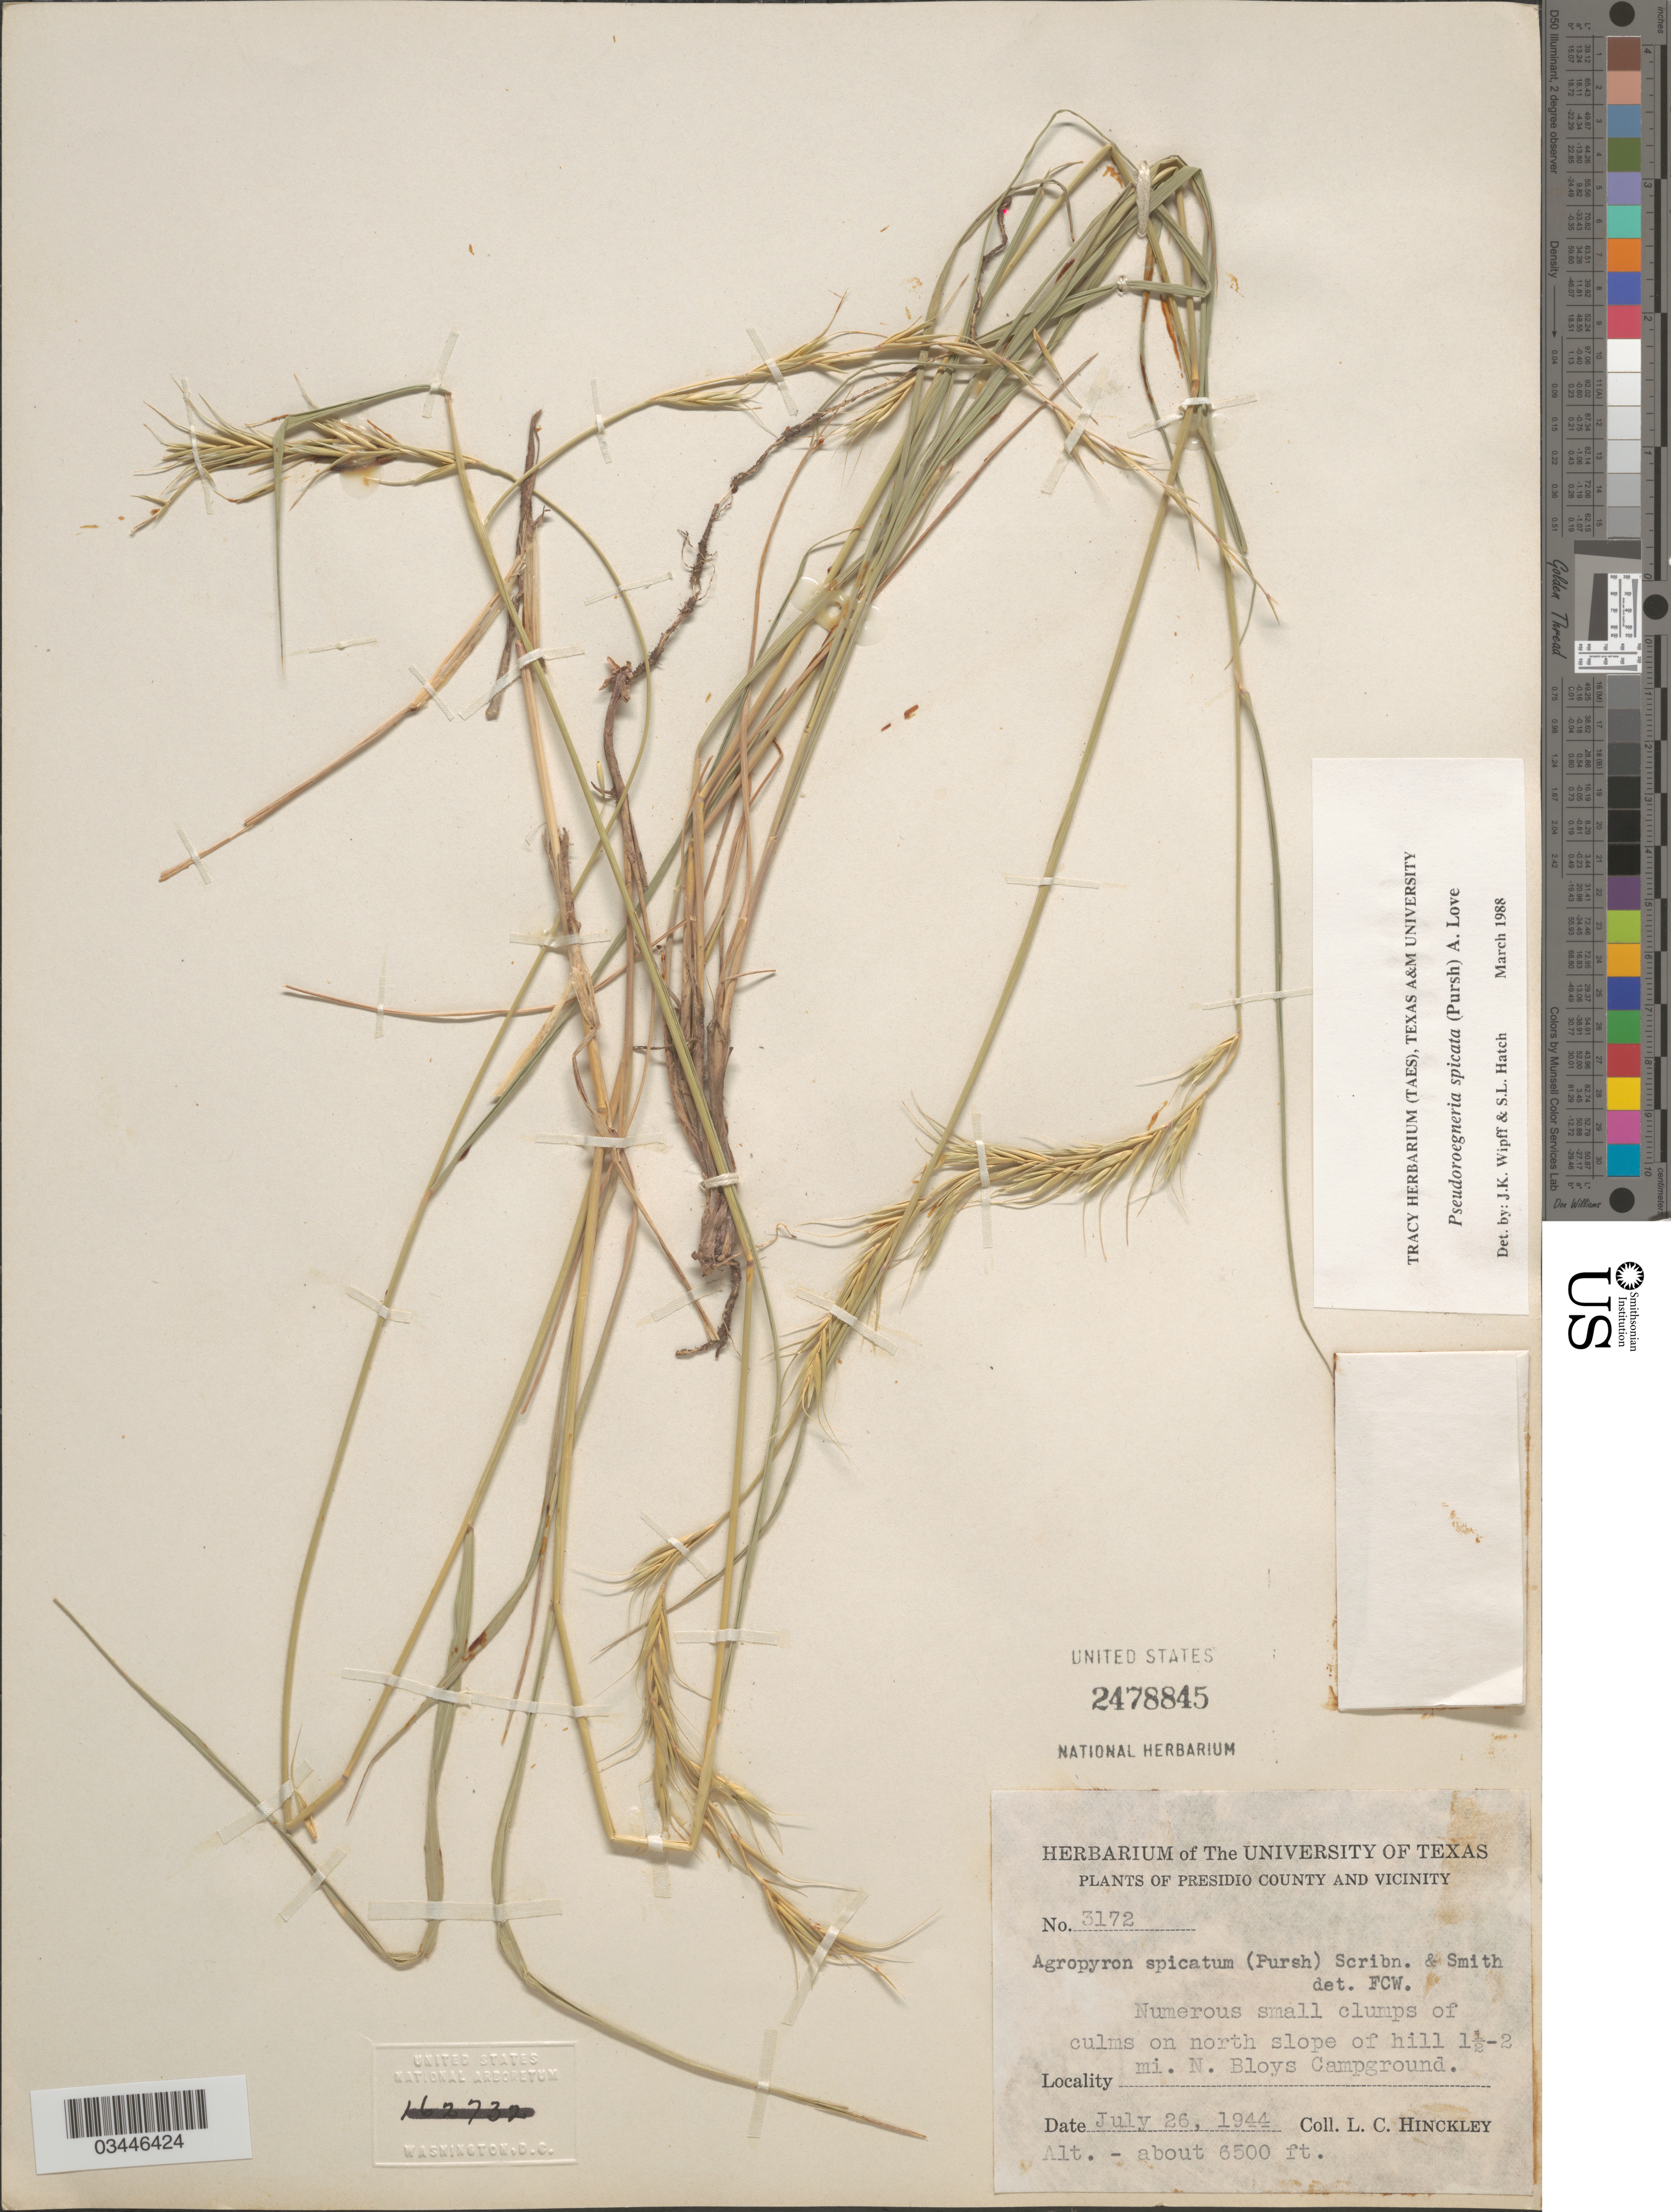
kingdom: Plantae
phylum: Tracheophyta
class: Liliopsida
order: Poales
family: Poaceae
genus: Pseudoroegneria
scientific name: Pseudoroegneria spicata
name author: (Pursh) Á. Löve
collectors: L. Hinckley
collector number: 3172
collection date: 1944-07-26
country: United States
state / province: Texas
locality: Presidio County and vicinity. Numerous small clumps of culms on north slope of hill 1½ - 2 mi. N. Bloys Campground.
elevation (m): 1981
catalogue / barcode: US 2478845